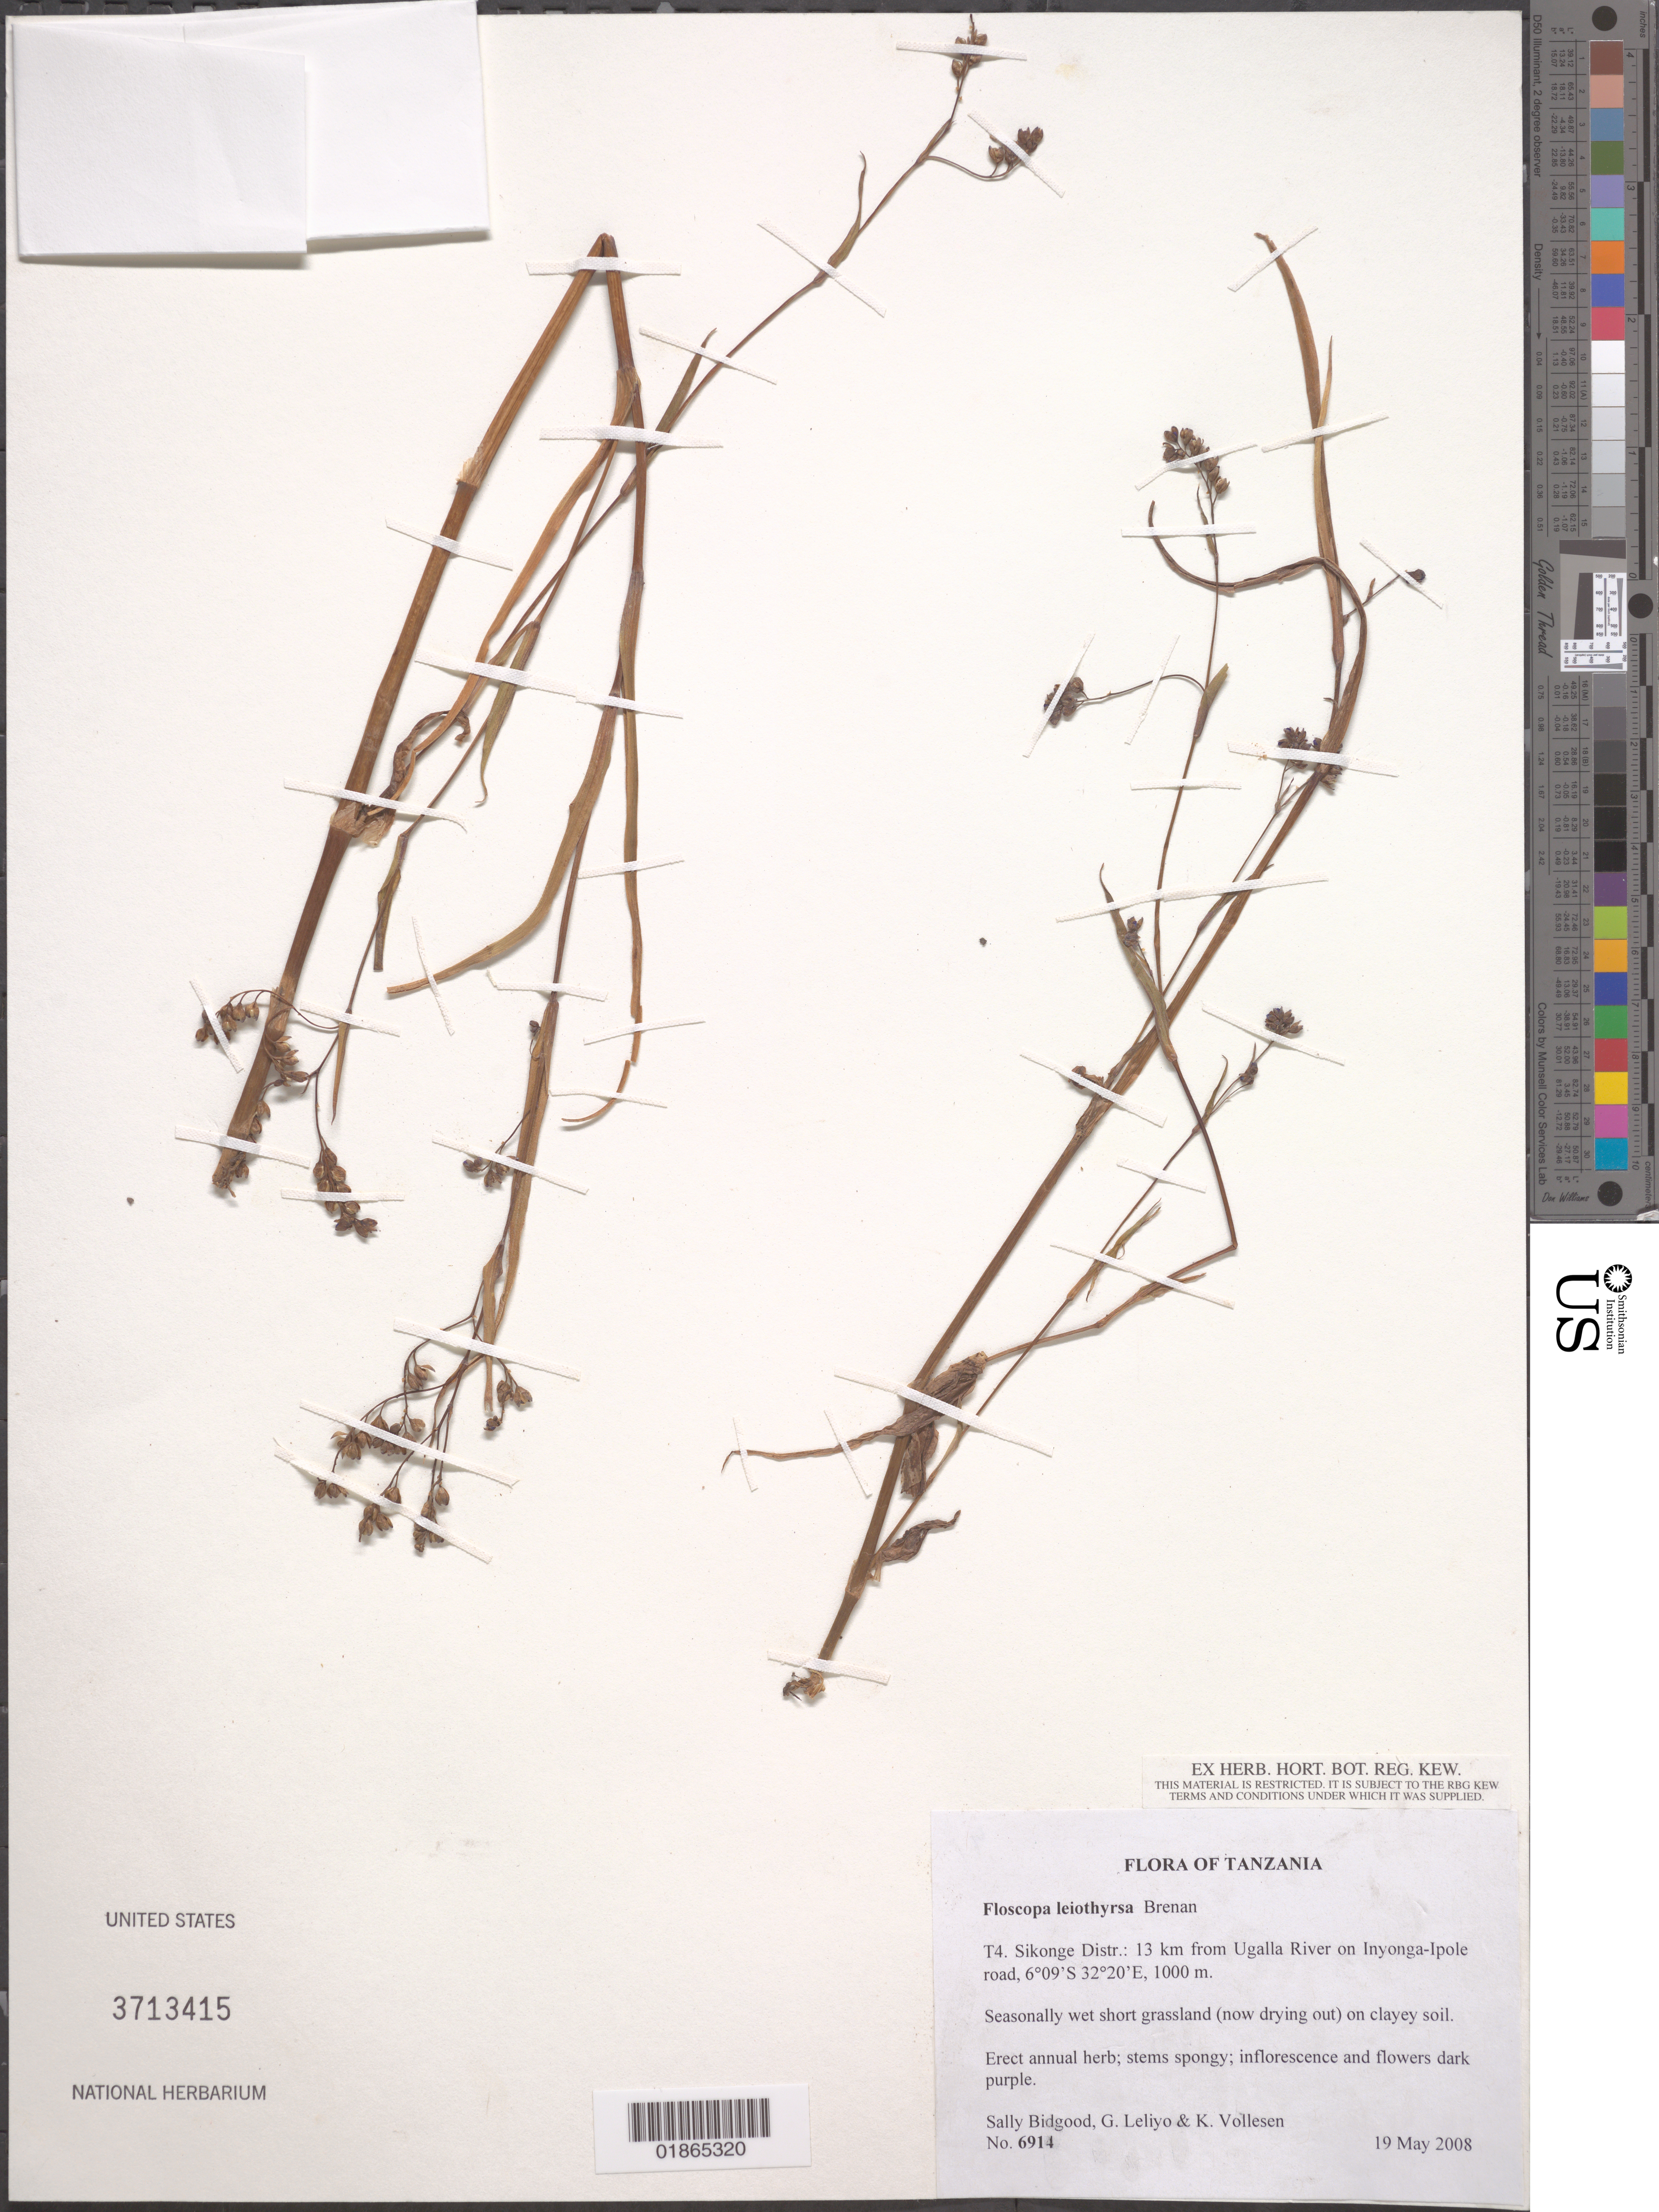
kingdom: Plantae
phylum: Tracheophyta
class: Liliopsida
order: Commelinales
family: Commelinaceae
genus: Floscopa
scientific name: Floscopa leiothyrsa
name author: Brenan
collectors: S. Bidgood, G. Leliyo & K. Vollesen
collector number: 6914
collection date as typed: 19 May 2008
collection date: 2008-05-19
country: Tanzania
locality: T4 Sikonge Distr.: 13 km from Ugalla River on Inyonga-Ipole road.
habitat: Seasonally wet short grassland (now drying out) on clayey soil.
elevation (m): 1000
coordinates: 6 09 S, 32 20 E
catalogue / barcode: US 3713415